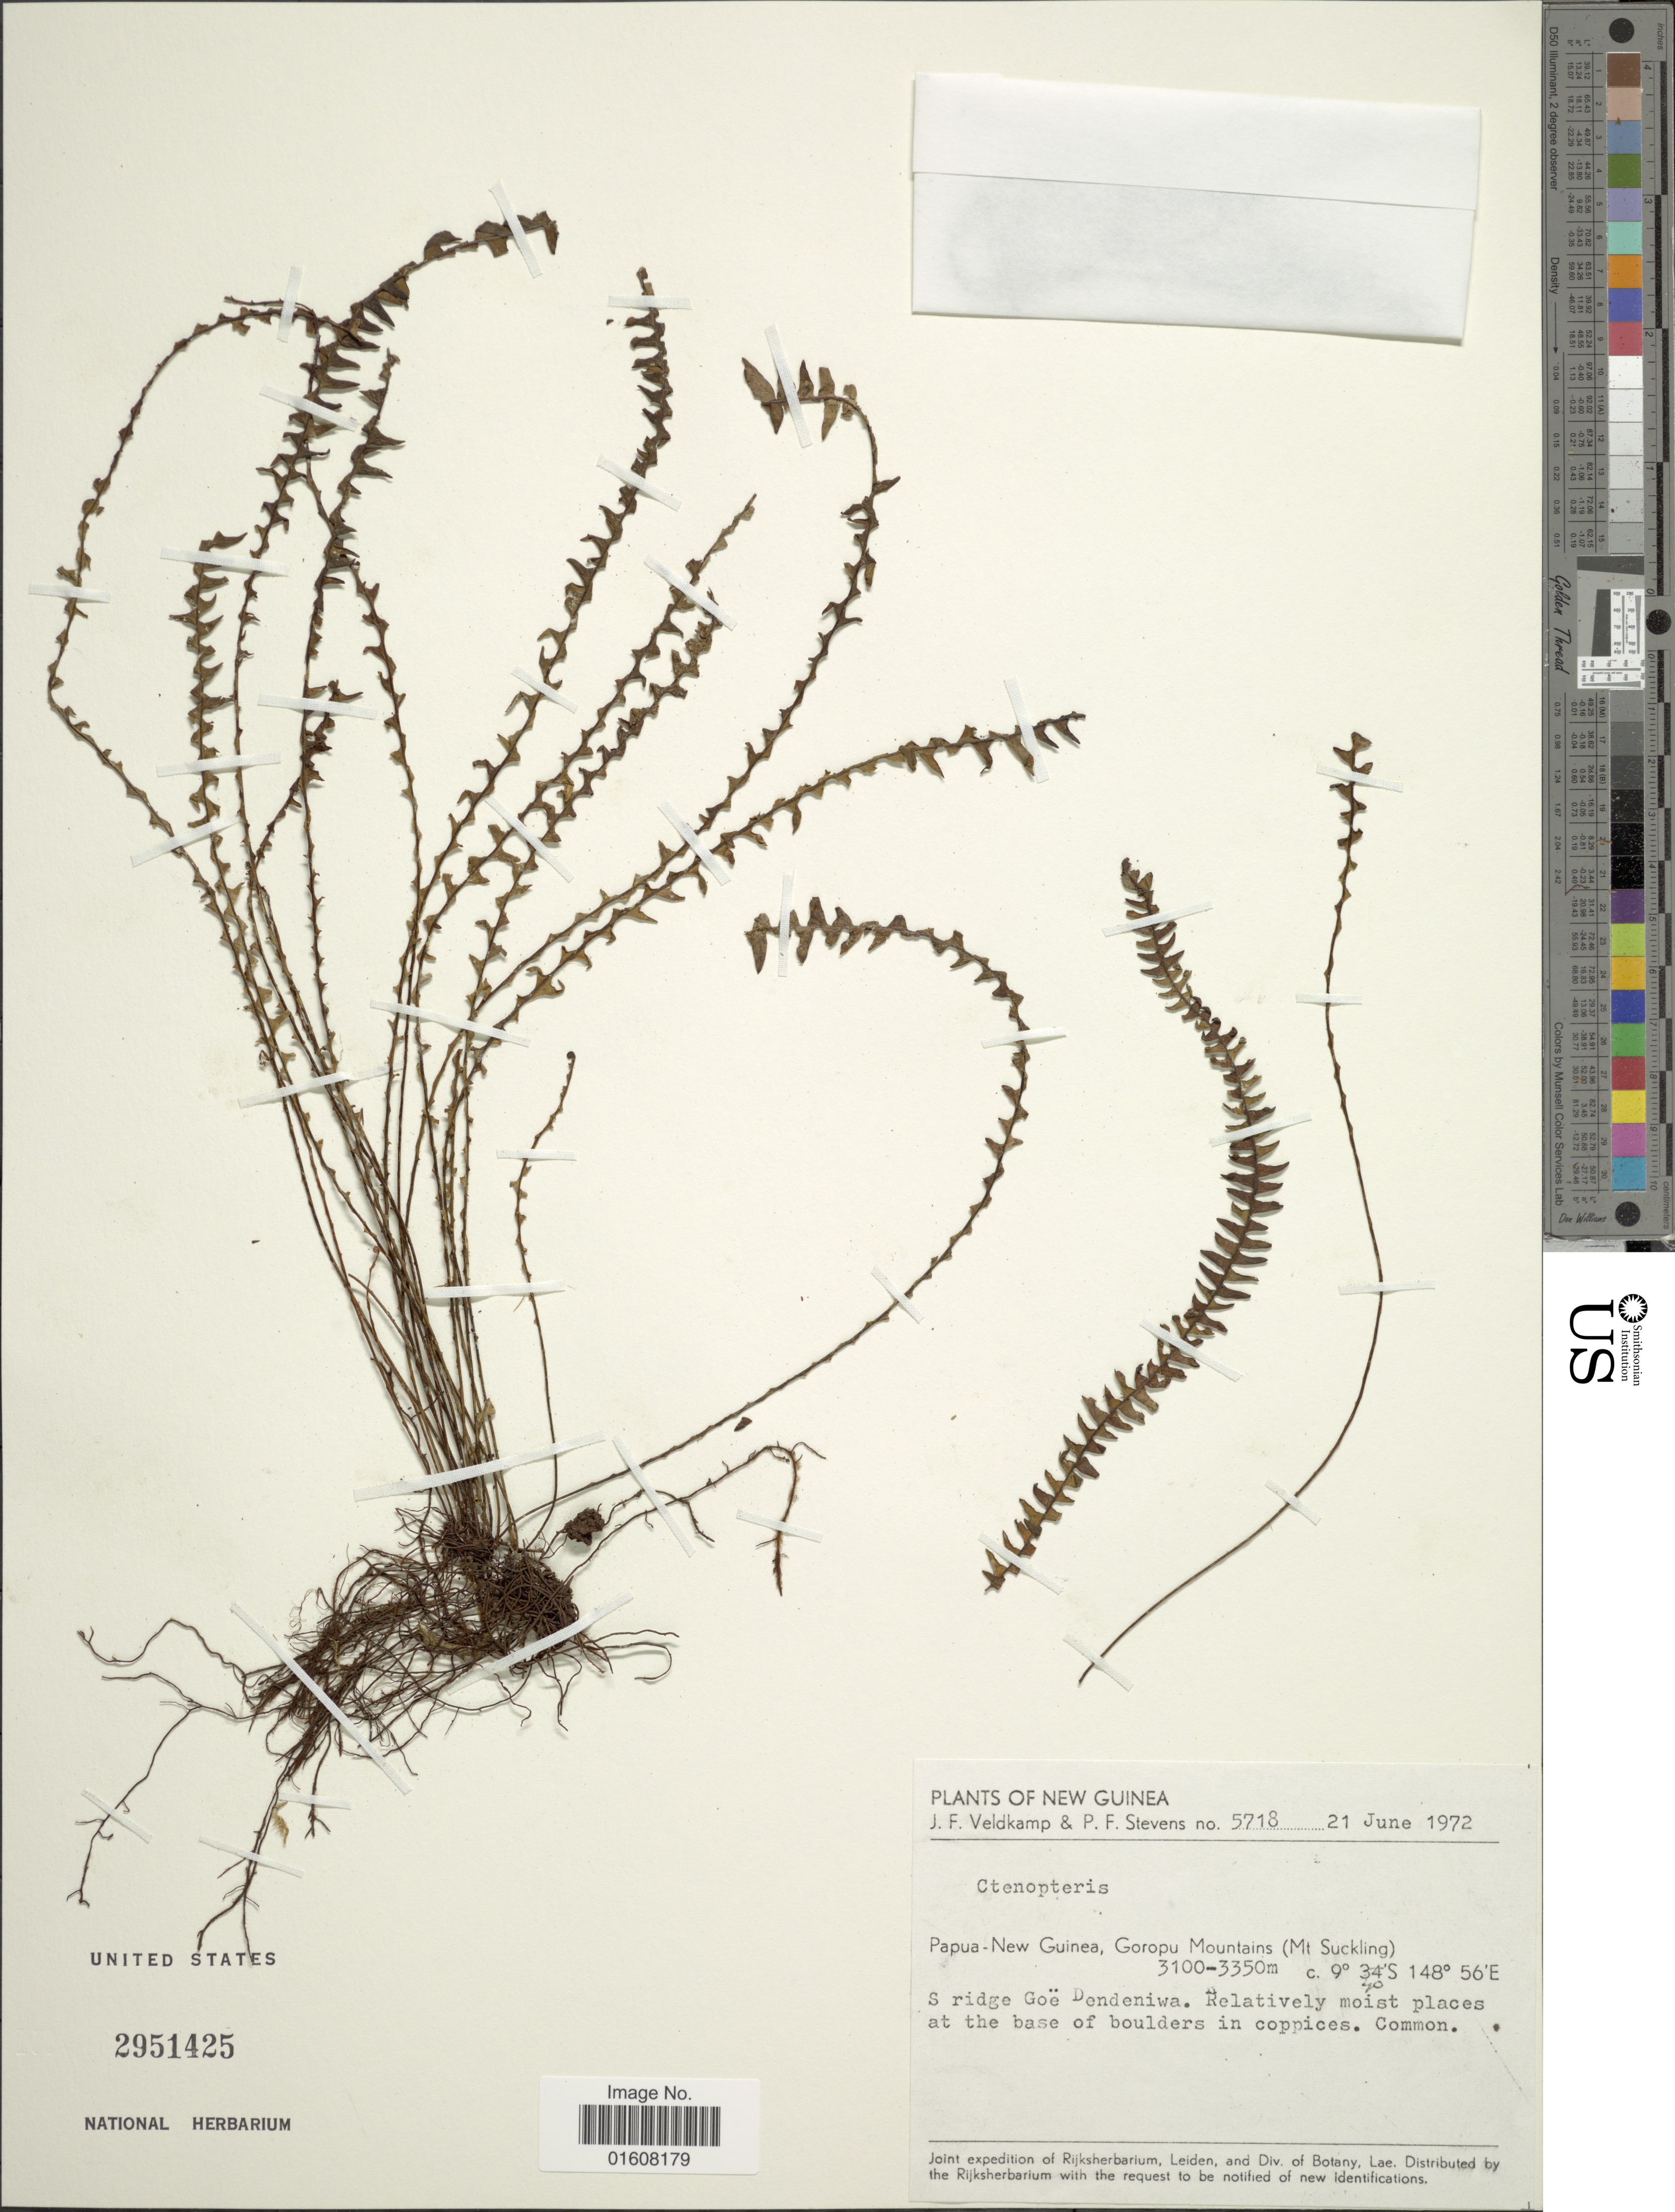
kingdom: Plantae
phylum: Tracheophyta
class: Polypodiopsida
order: Polypodiales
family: Polypodiaceae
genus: Grammitis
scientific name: Grammitis sp.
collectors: J. F. Veldkamp & P. F. Stevens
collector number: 5718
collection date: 1972-06-21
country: Papua New Guinea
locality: New Guinea. Goropu Mountains (Mt. Suckling). S ridge of Goë Dendeniwa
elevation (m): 3100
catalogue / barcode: US 2951425